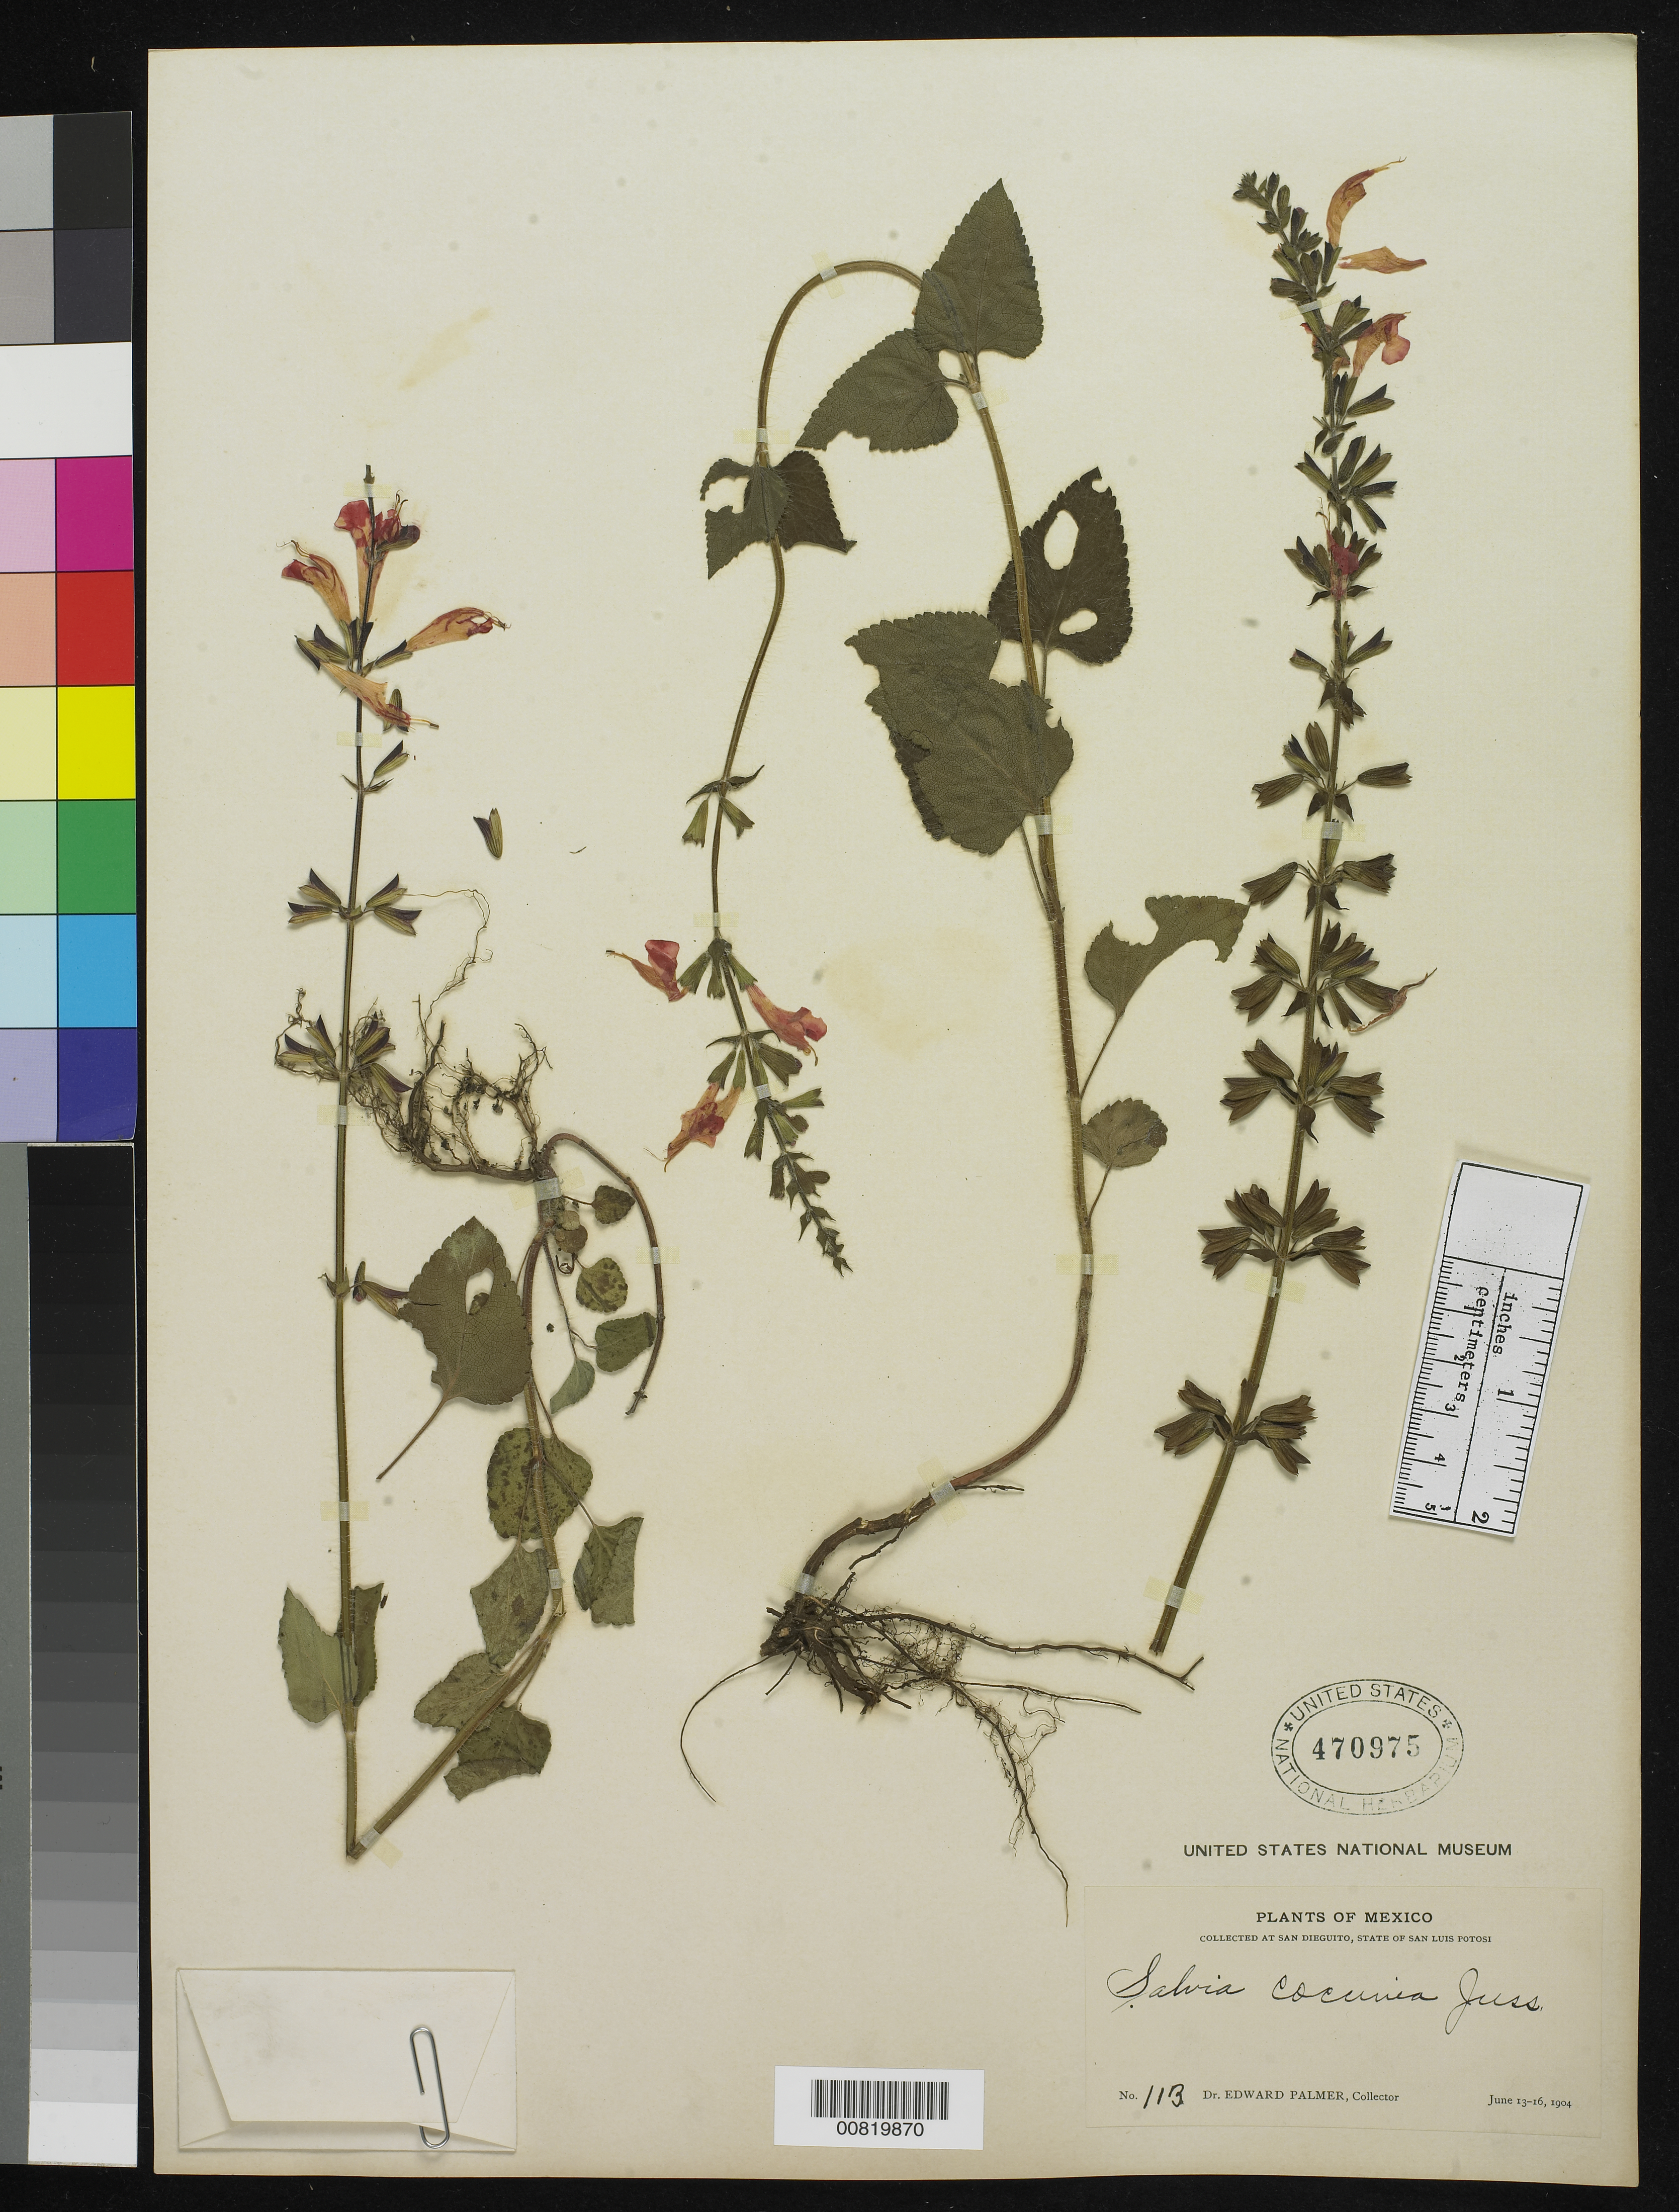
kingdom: Plantae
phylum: Tracheophyta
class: Magnoliopsida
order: Lamiales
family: Lamiaceae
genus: Salvia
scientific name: Salvia coccinea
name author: B. Juss. ex Etl.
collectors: E. Palmer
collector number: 113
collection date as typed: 13 Jun 1904 to 16 Jun 1904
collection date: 1904-06-13/1904-06-16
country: Mexico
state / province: San Luis Potosí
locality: San Dieguito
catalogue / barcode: US 470975